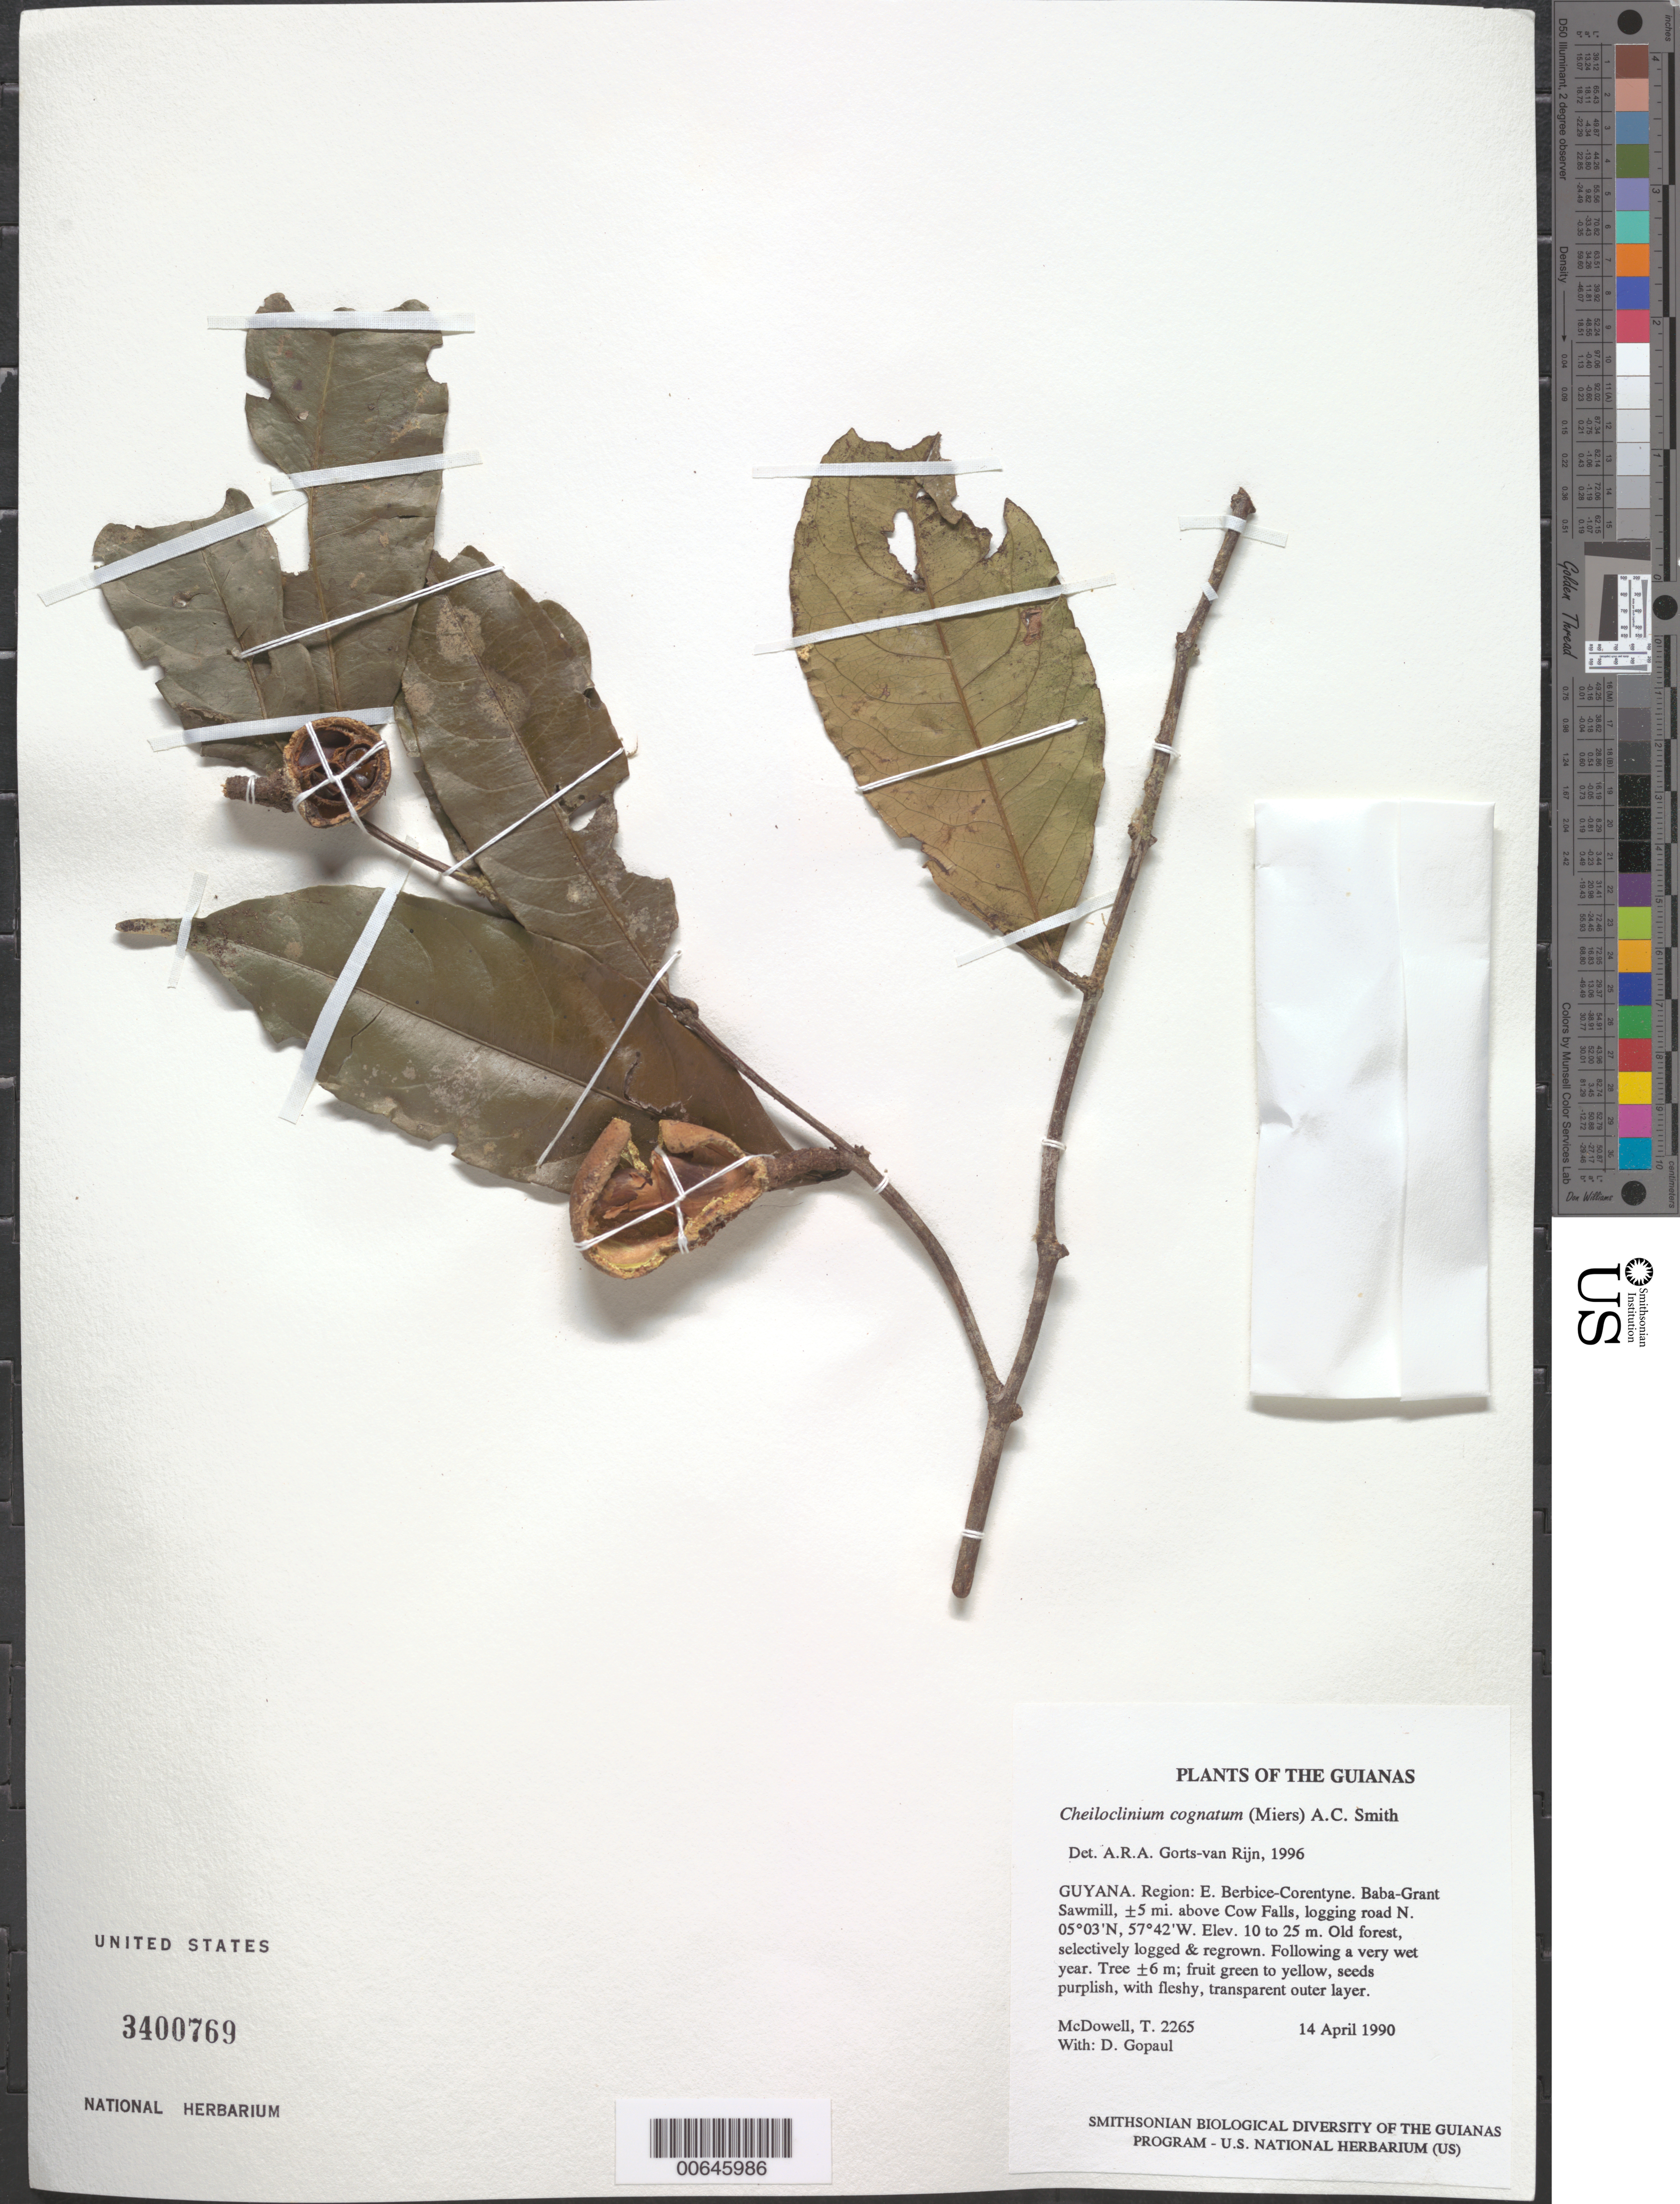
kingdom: Plantae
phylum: Tracheophyta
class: Magnoliopsida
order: Celastrales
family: Celastraceae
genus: Cheiloclinium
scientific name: Cheiloclinium cognatum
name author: (Miers) A.C. Sm.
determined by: Görts-van Rijn, A. R. A.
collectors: T. McDowell & D. Gopaul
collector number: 2265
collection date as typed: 14 April 1990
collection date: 1990-04-14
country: Guyana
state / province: E. Berbice-Corentyne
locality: Baba-Grant Sawmill, ±5 mi. above Cow Falls, Corentyne River. ±4 mi. N by logging road from landing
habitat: Old forest, selectively logged & regrown. Following a very wet year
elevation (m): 10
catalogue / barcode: US 3400769